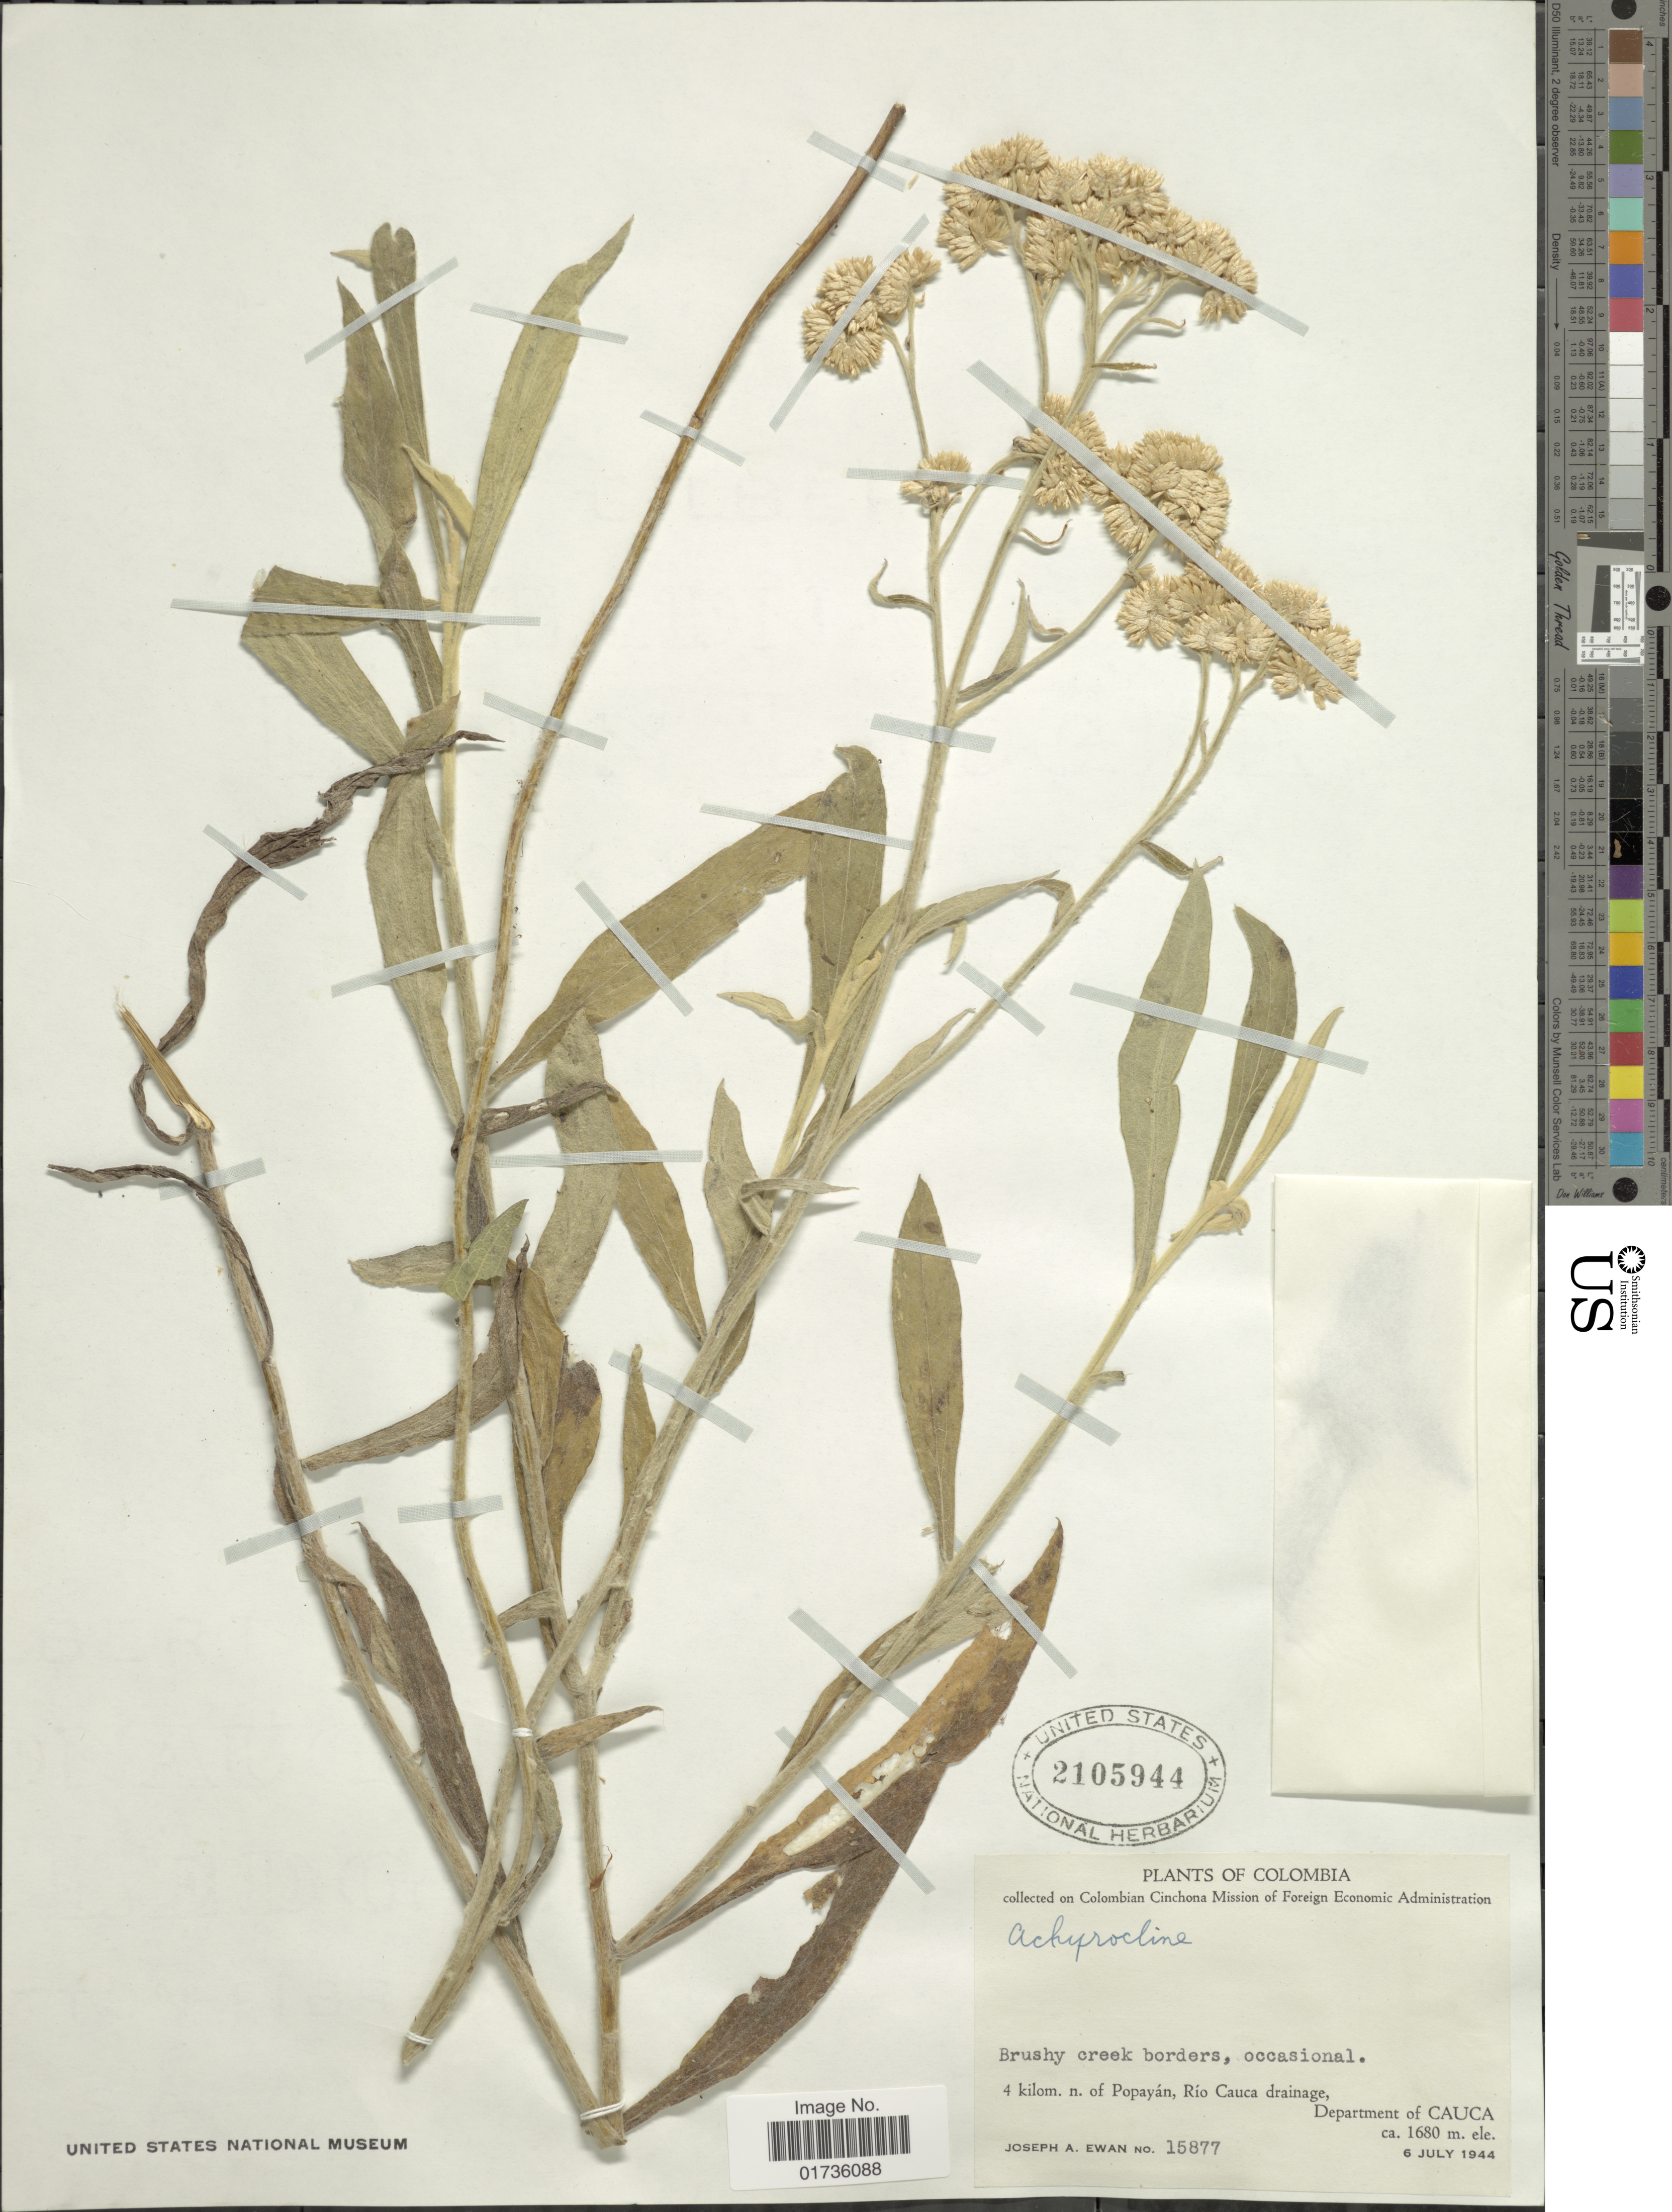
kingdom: Plantae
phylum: Tracheophyta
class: Magnoliopsida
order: Asterales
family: Asteraceae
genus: Achyrocline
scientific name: Achyrocline sp.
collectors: J. A. Ewan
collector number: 15877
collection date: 1944-07-06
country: Colombia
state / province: Cauca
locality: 4 kilom. n. of Popayán, Río Cauca drainage, Department of Cauca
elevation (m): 1680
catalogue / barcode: US 2105944